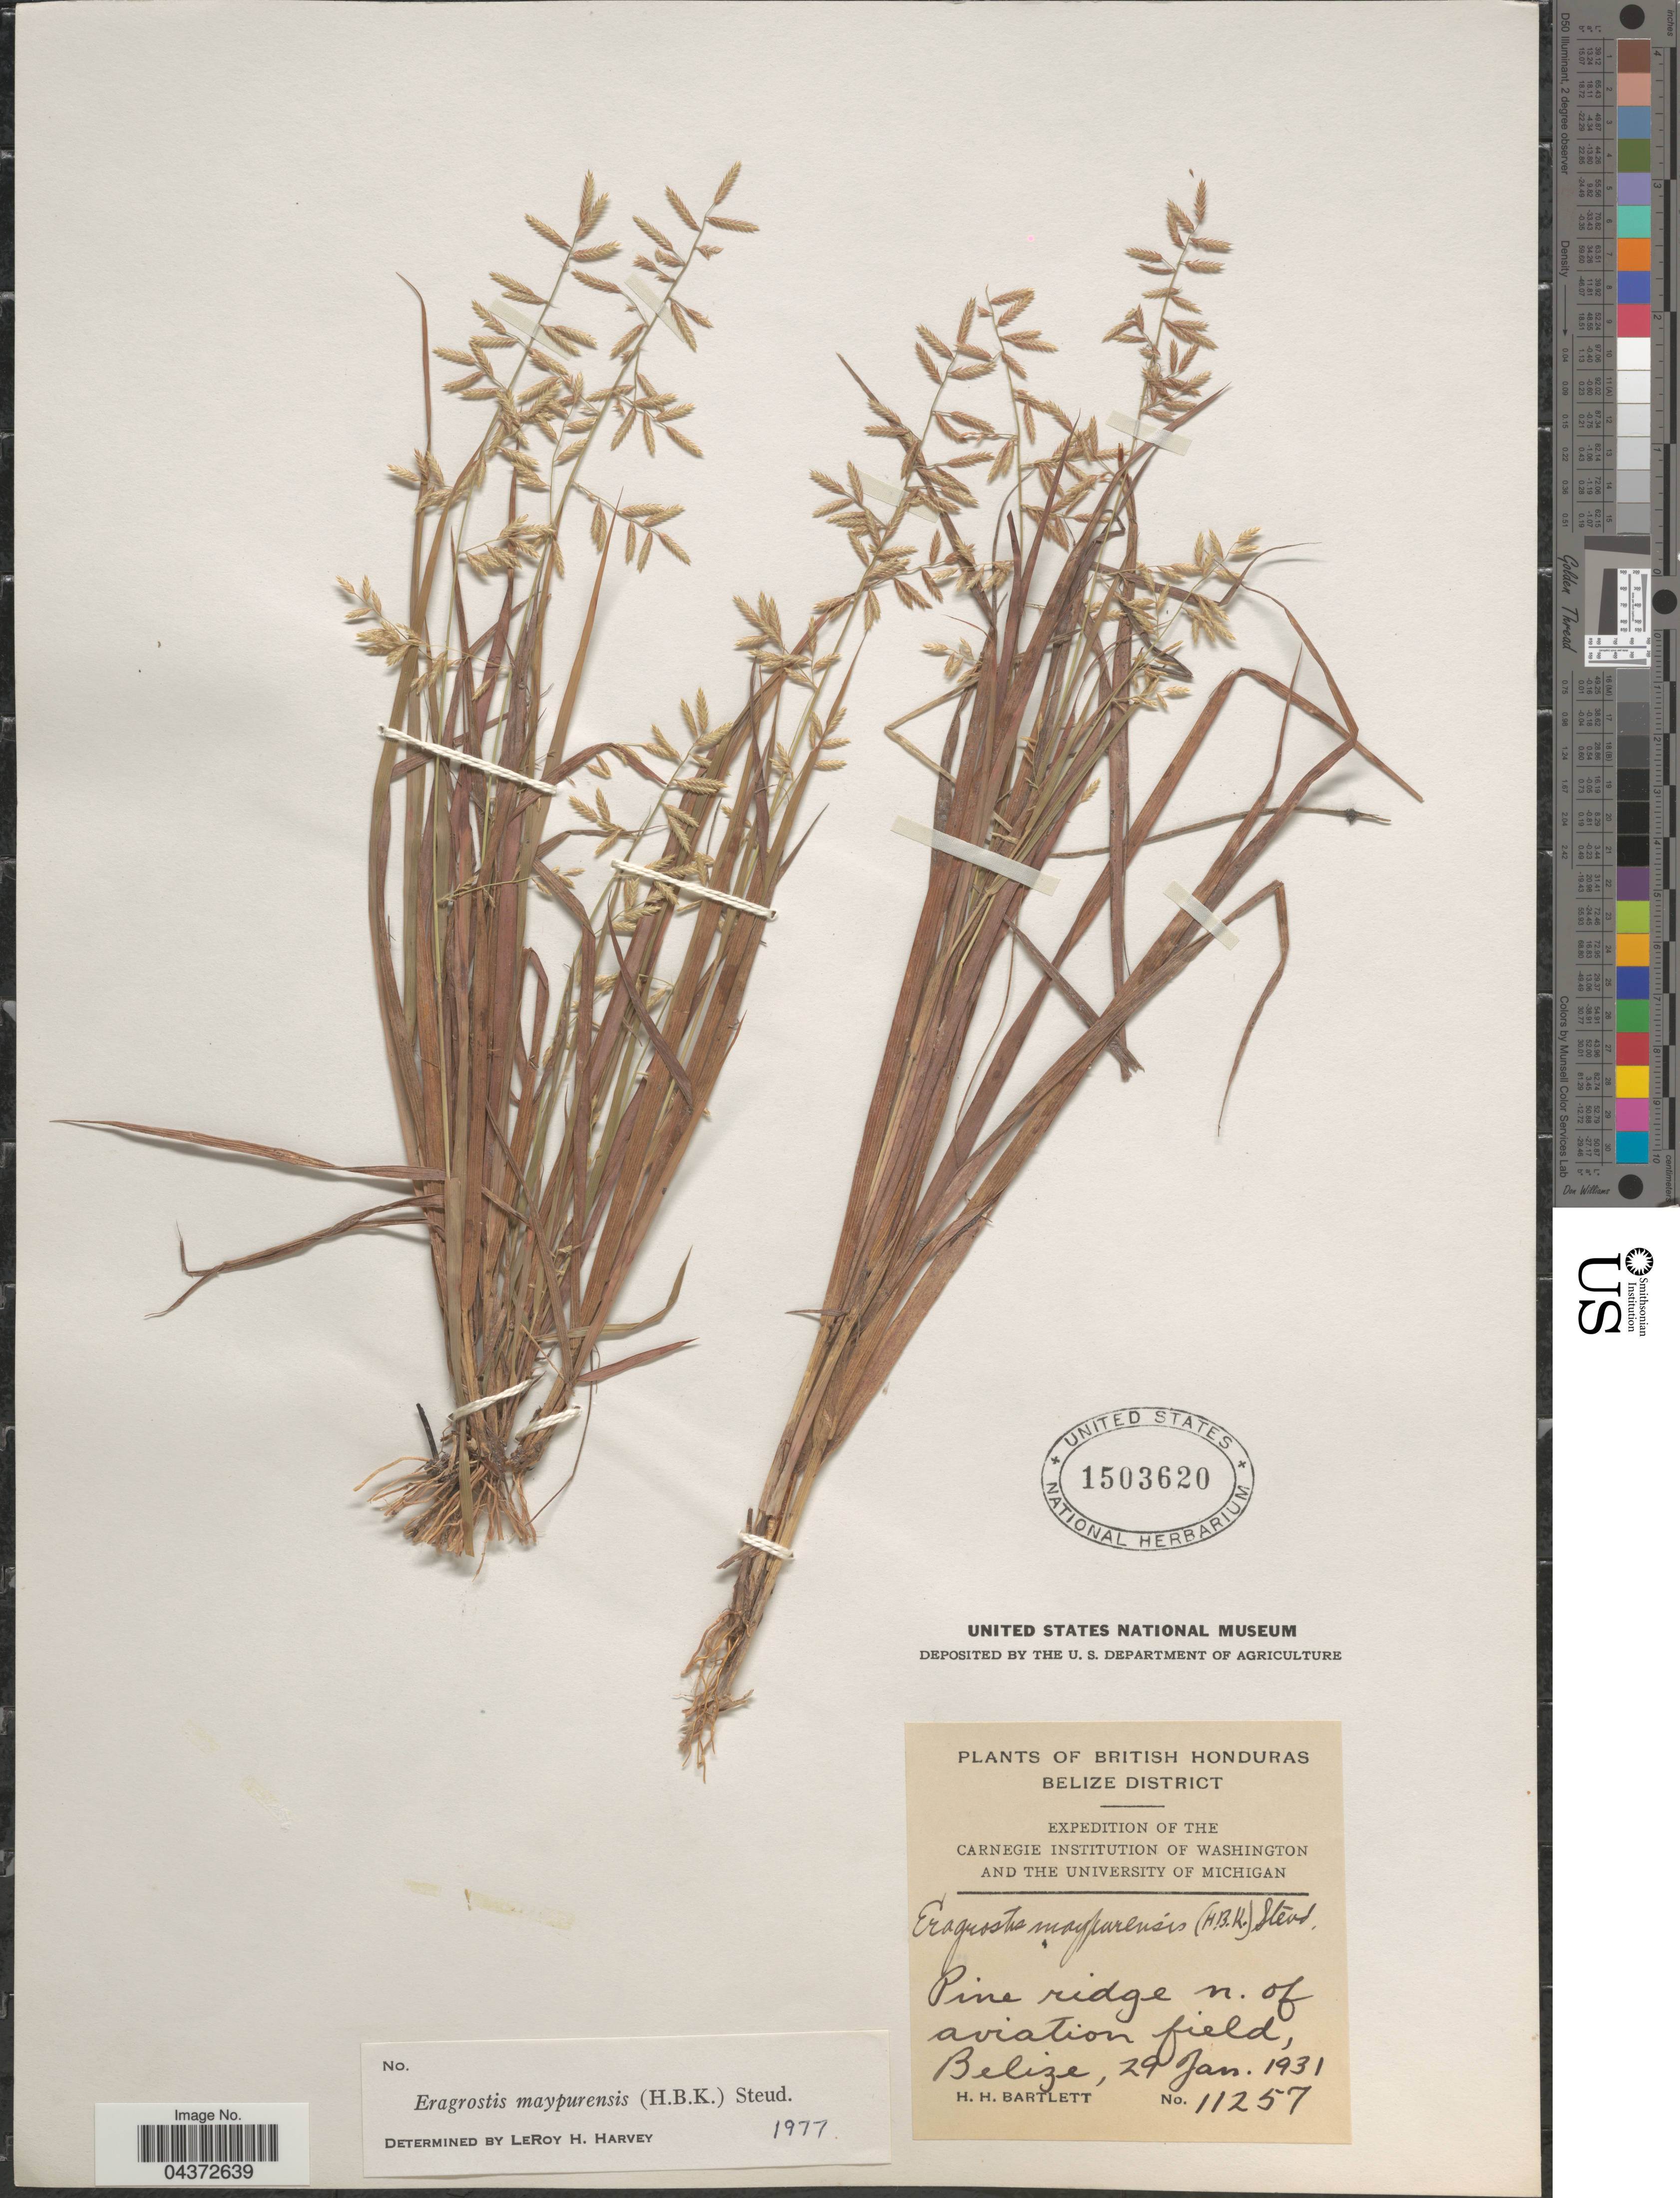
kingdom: Plantae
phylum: Tracheophyta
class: Liliopsida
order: Poales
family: Poaceae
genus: Eragrostis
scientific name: Eragrostis maypurensis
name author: (Kunth) Steud.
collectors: H. H. Bartlett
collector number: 11257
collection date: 1931-01-29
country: Belize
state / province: Belize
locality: British Honduras. Belize District. Expedition of the Carnegie Institution of Washington and the University of Michigan. Pine ridge n. of aviation field, Belize.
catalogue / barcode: US 1503620